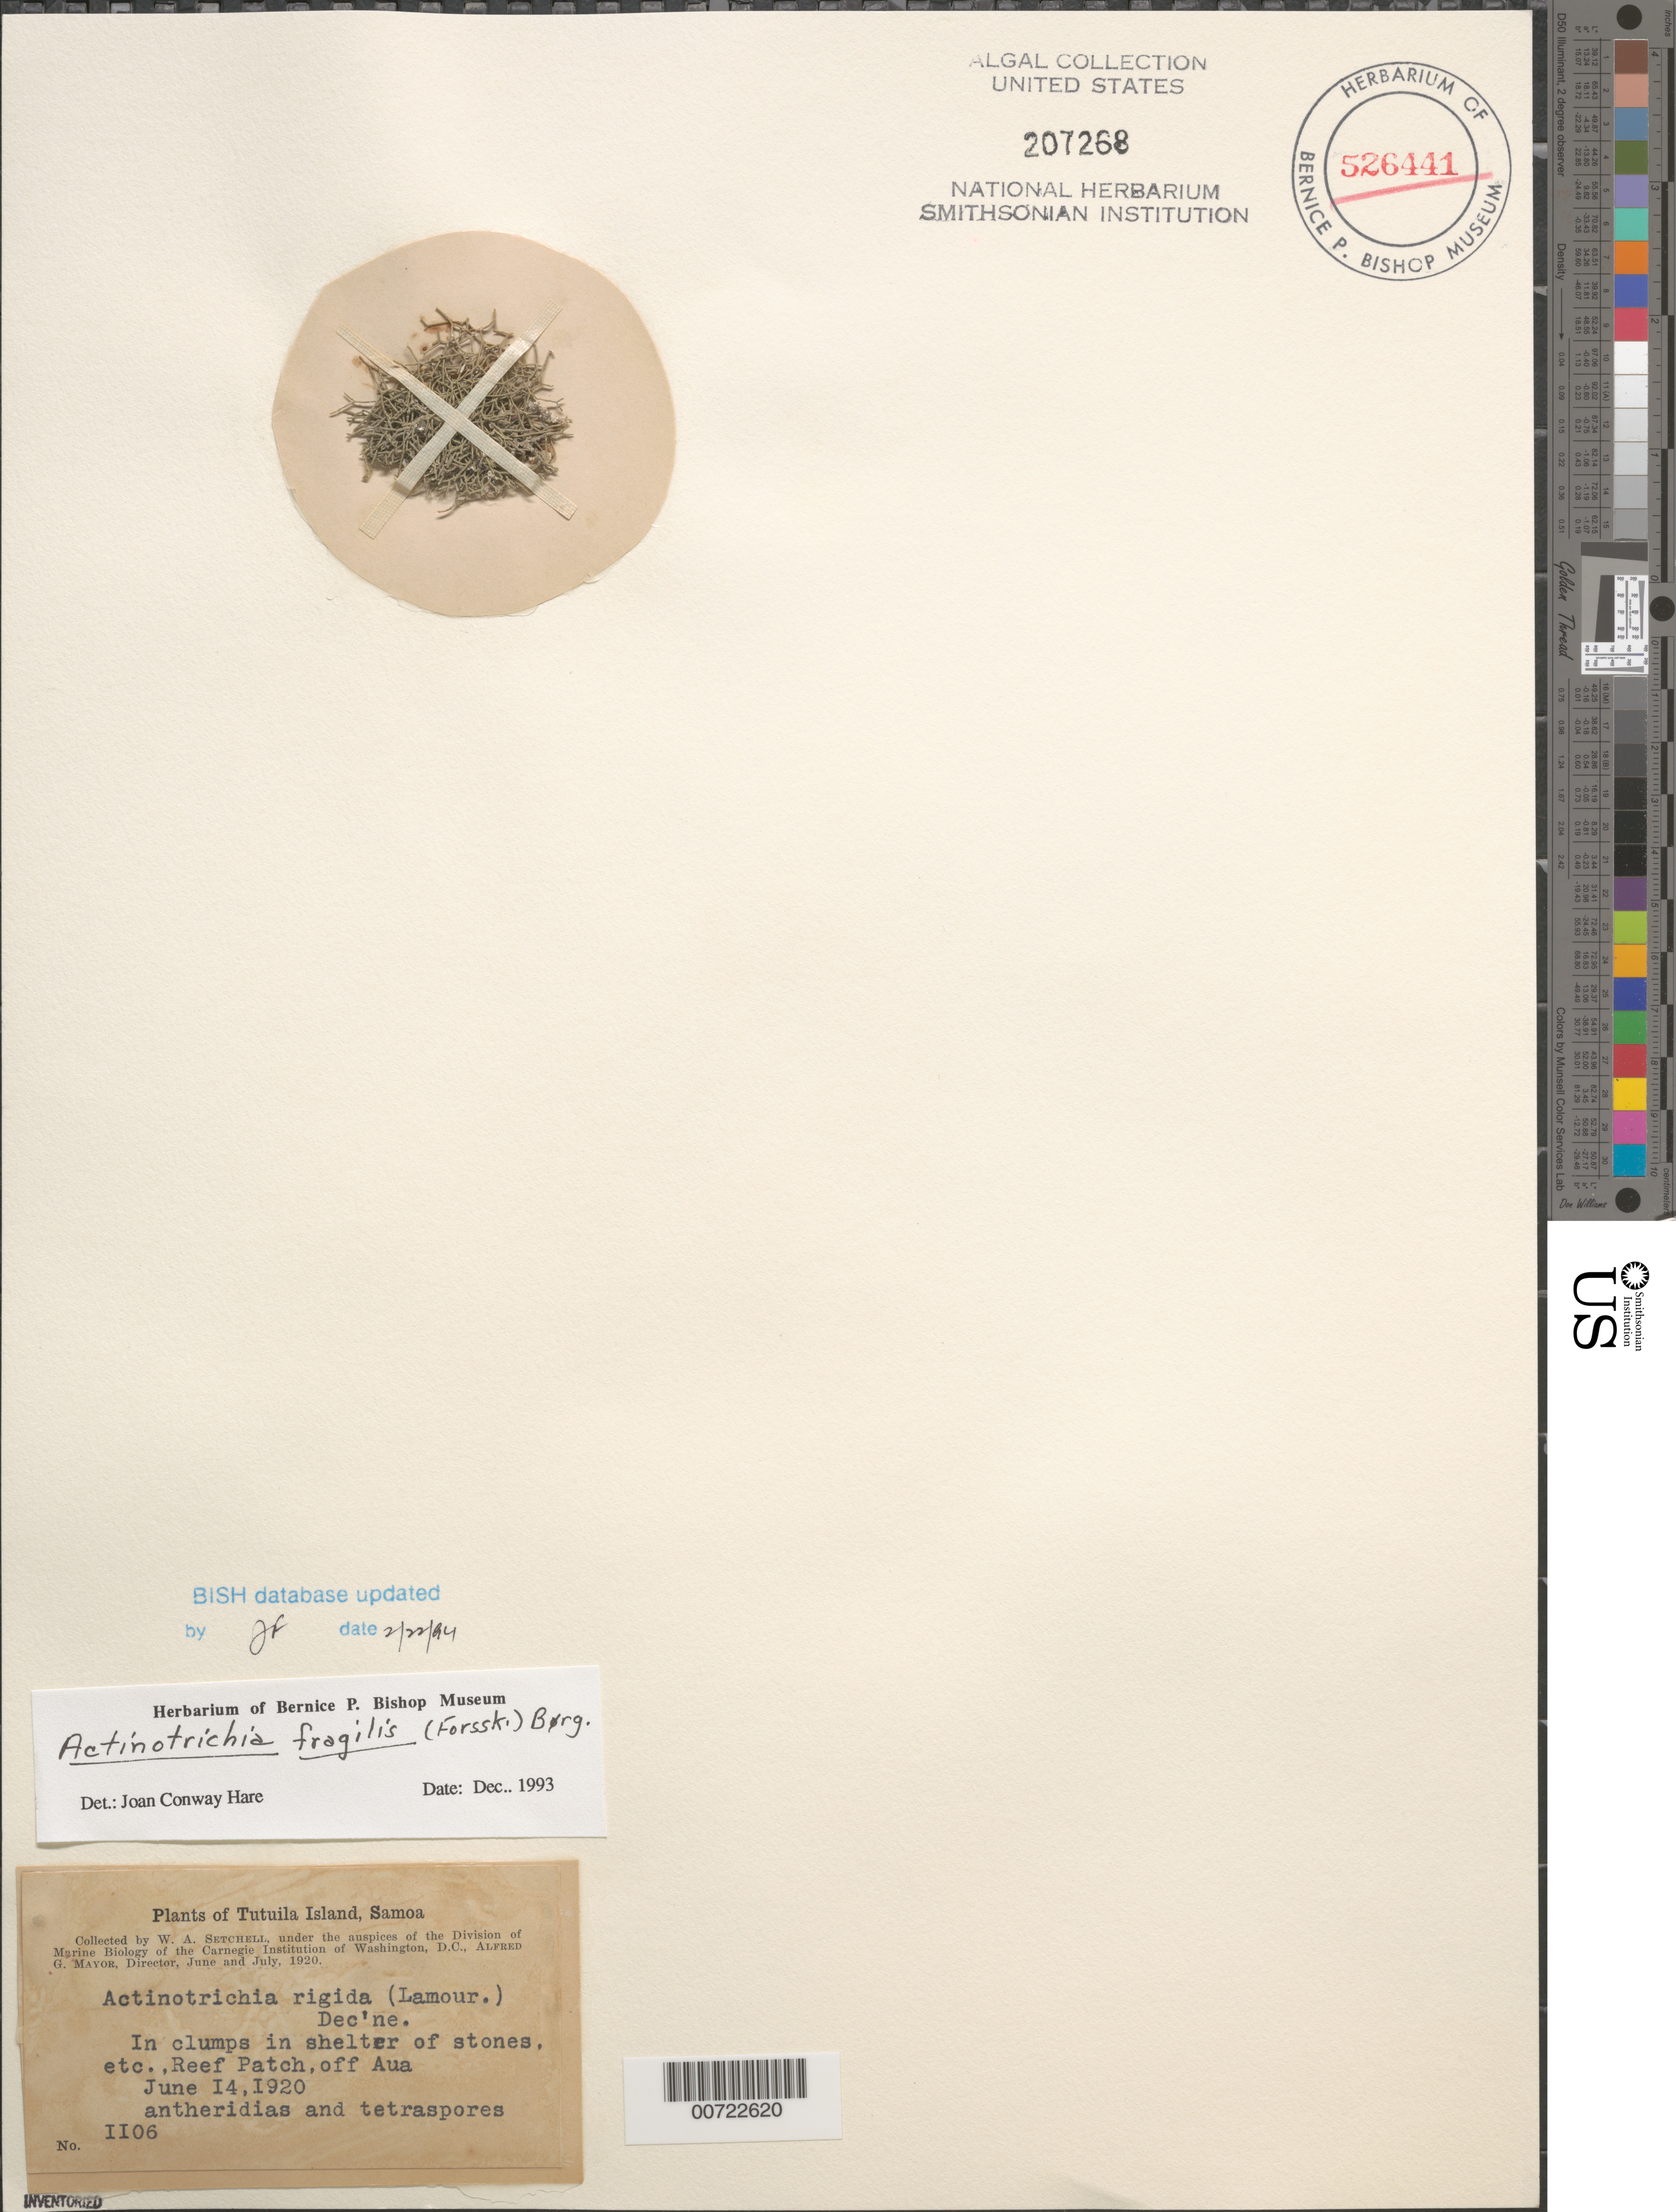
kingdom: Plantae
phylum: Rhodophyta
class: Florideophyceae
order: Nemaliales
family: Galaxauraceae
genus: Actinotrichia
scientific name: Actinotrichia fragilis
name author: (Forssk.) Børgesen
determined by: Hare, Joan Conway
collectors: W. Setchell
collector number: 1106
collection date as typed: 14 Jun 1920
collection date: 1920-06-14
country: American Samoa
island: Tutua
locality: Aua or Awa Reef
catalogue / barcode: US 207268